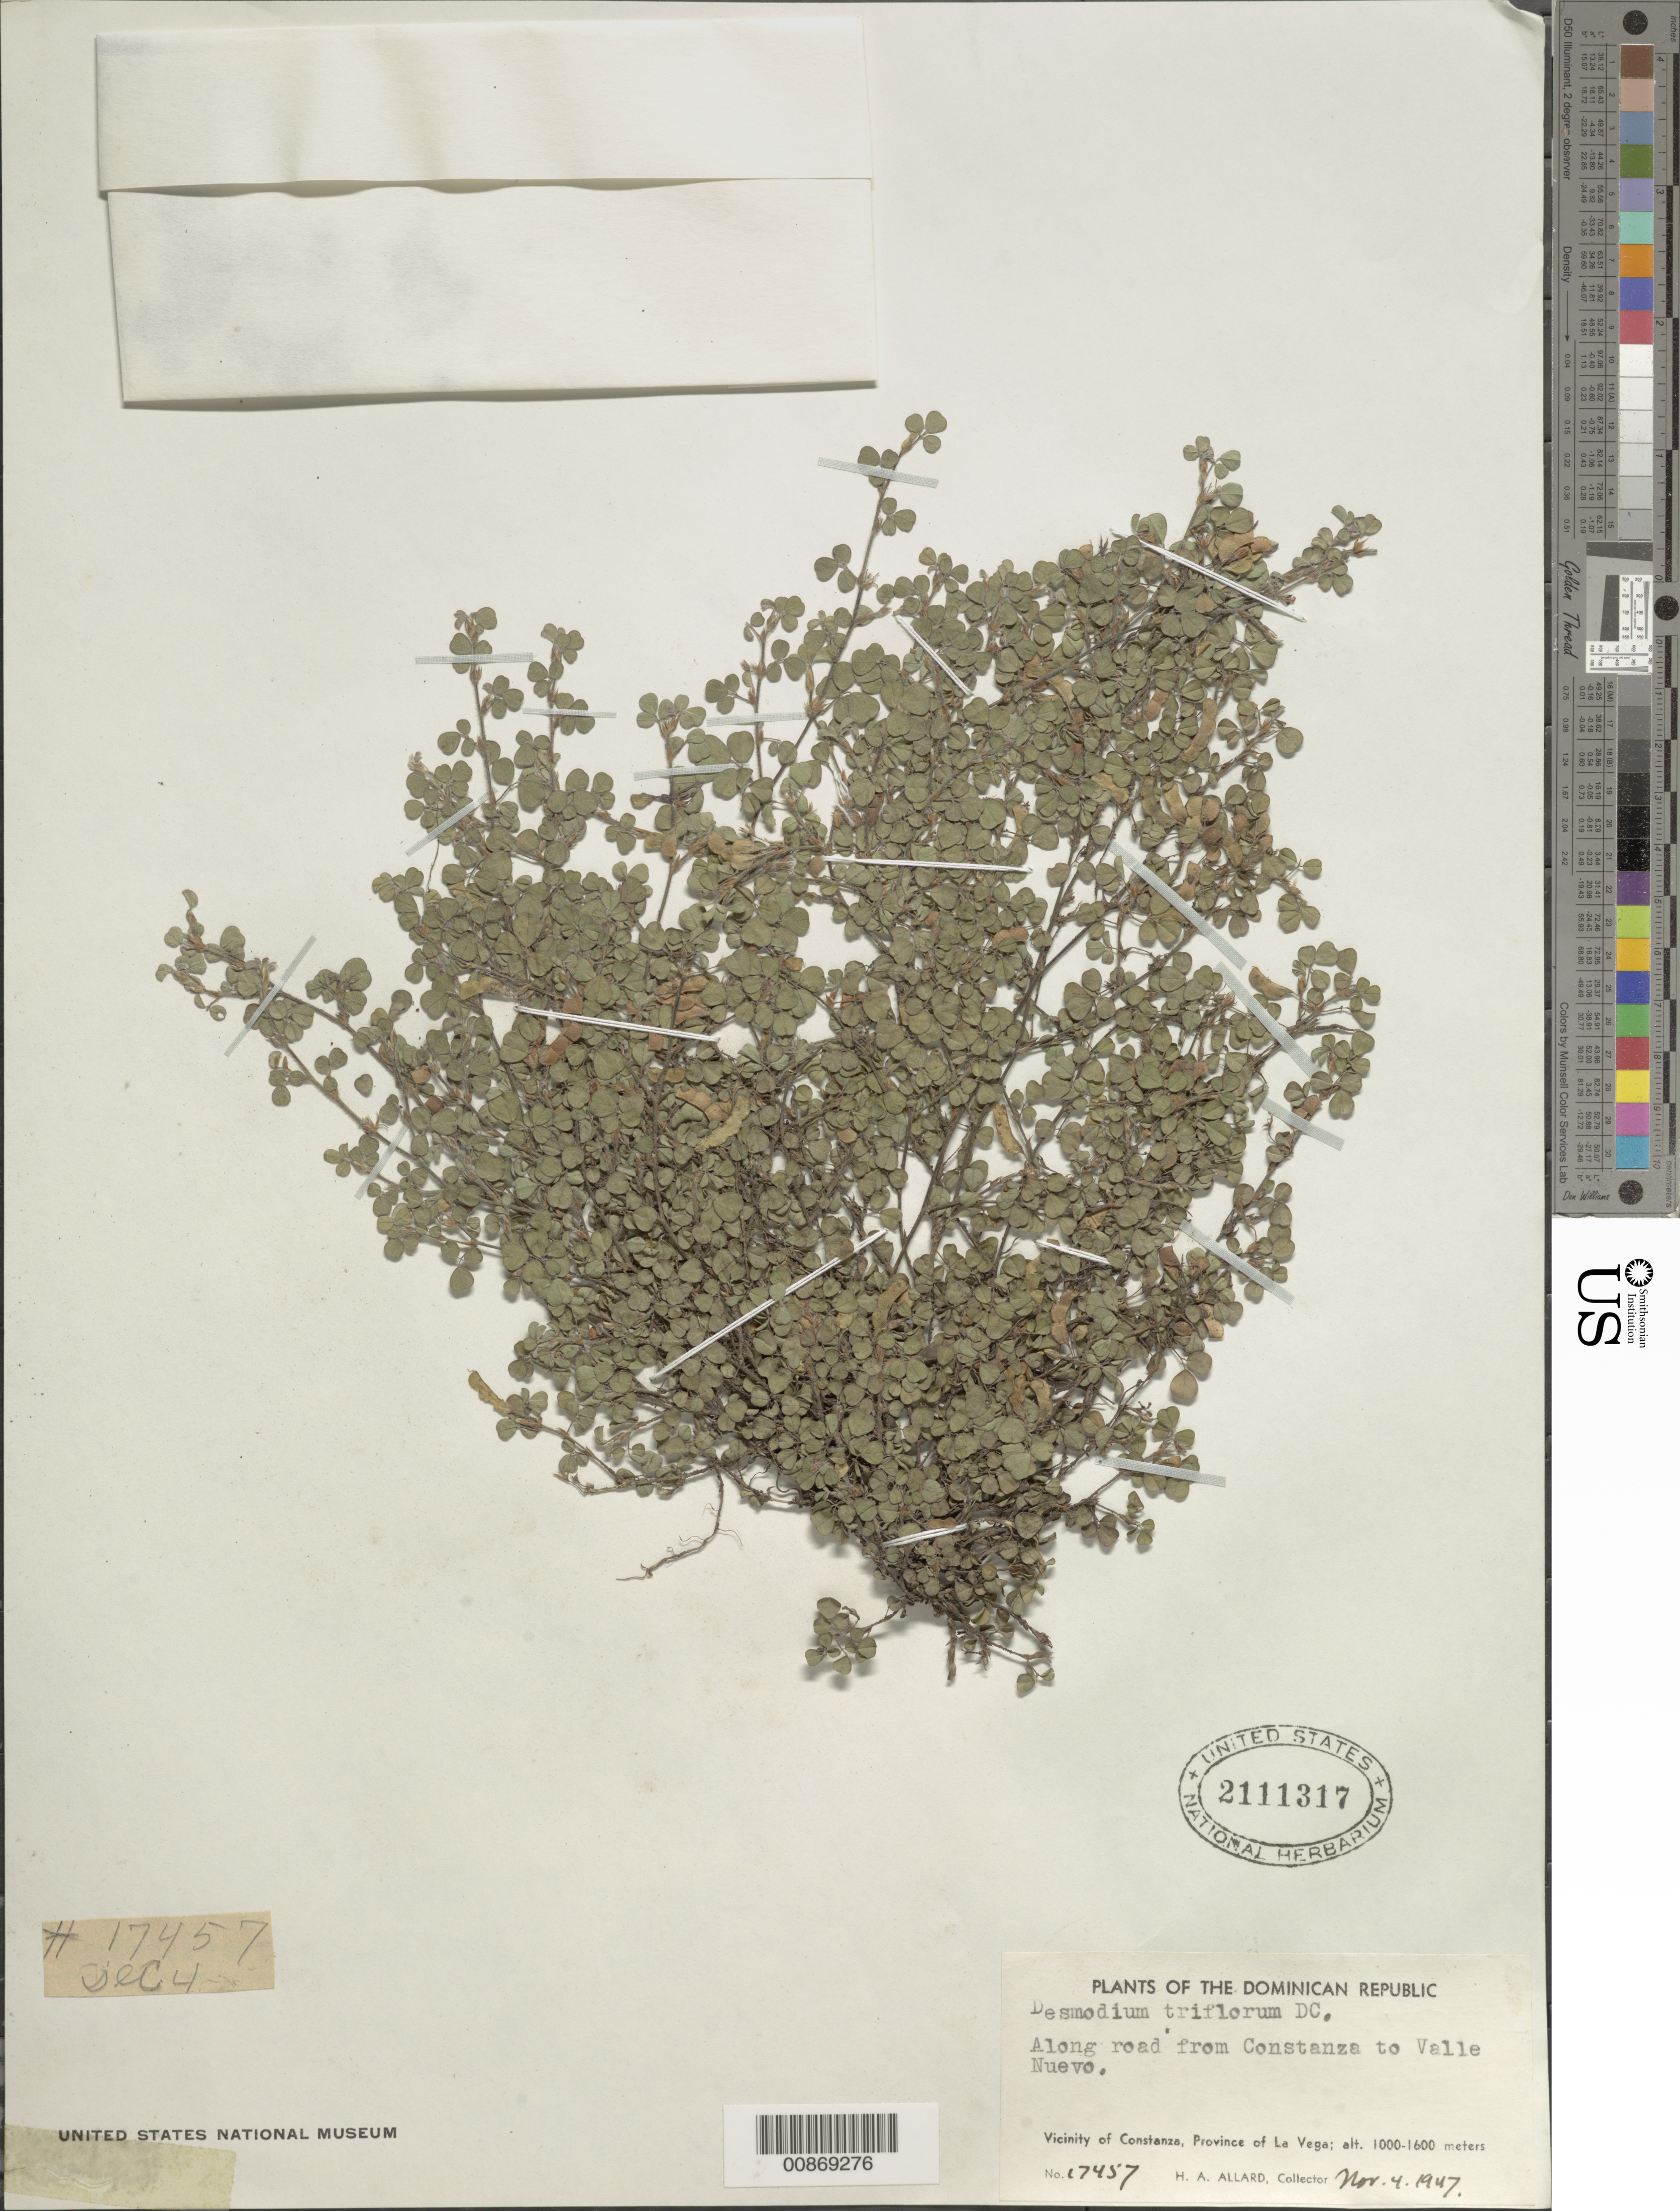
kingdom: Plantae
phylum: Tracheophyta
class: Magnoliopsida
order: Fabales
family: Fabaceae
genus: Grona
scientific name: Grona triflora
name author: (L.) H. Ohashi & K. Ohashi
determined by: Strong, Mark T., (BOT), Smithsonian Institution - National Museum of Natural History (UNITED STATES)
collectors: H. A. Allard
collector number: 17457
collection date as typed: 04 Nov 1947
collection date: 1947-11-04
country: Dominican Republic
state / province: La Vega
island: Hispaniola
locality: Along road from Constanza to Valle Nuevo.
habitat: Along road.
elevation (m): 1000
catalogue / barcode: US 2111317